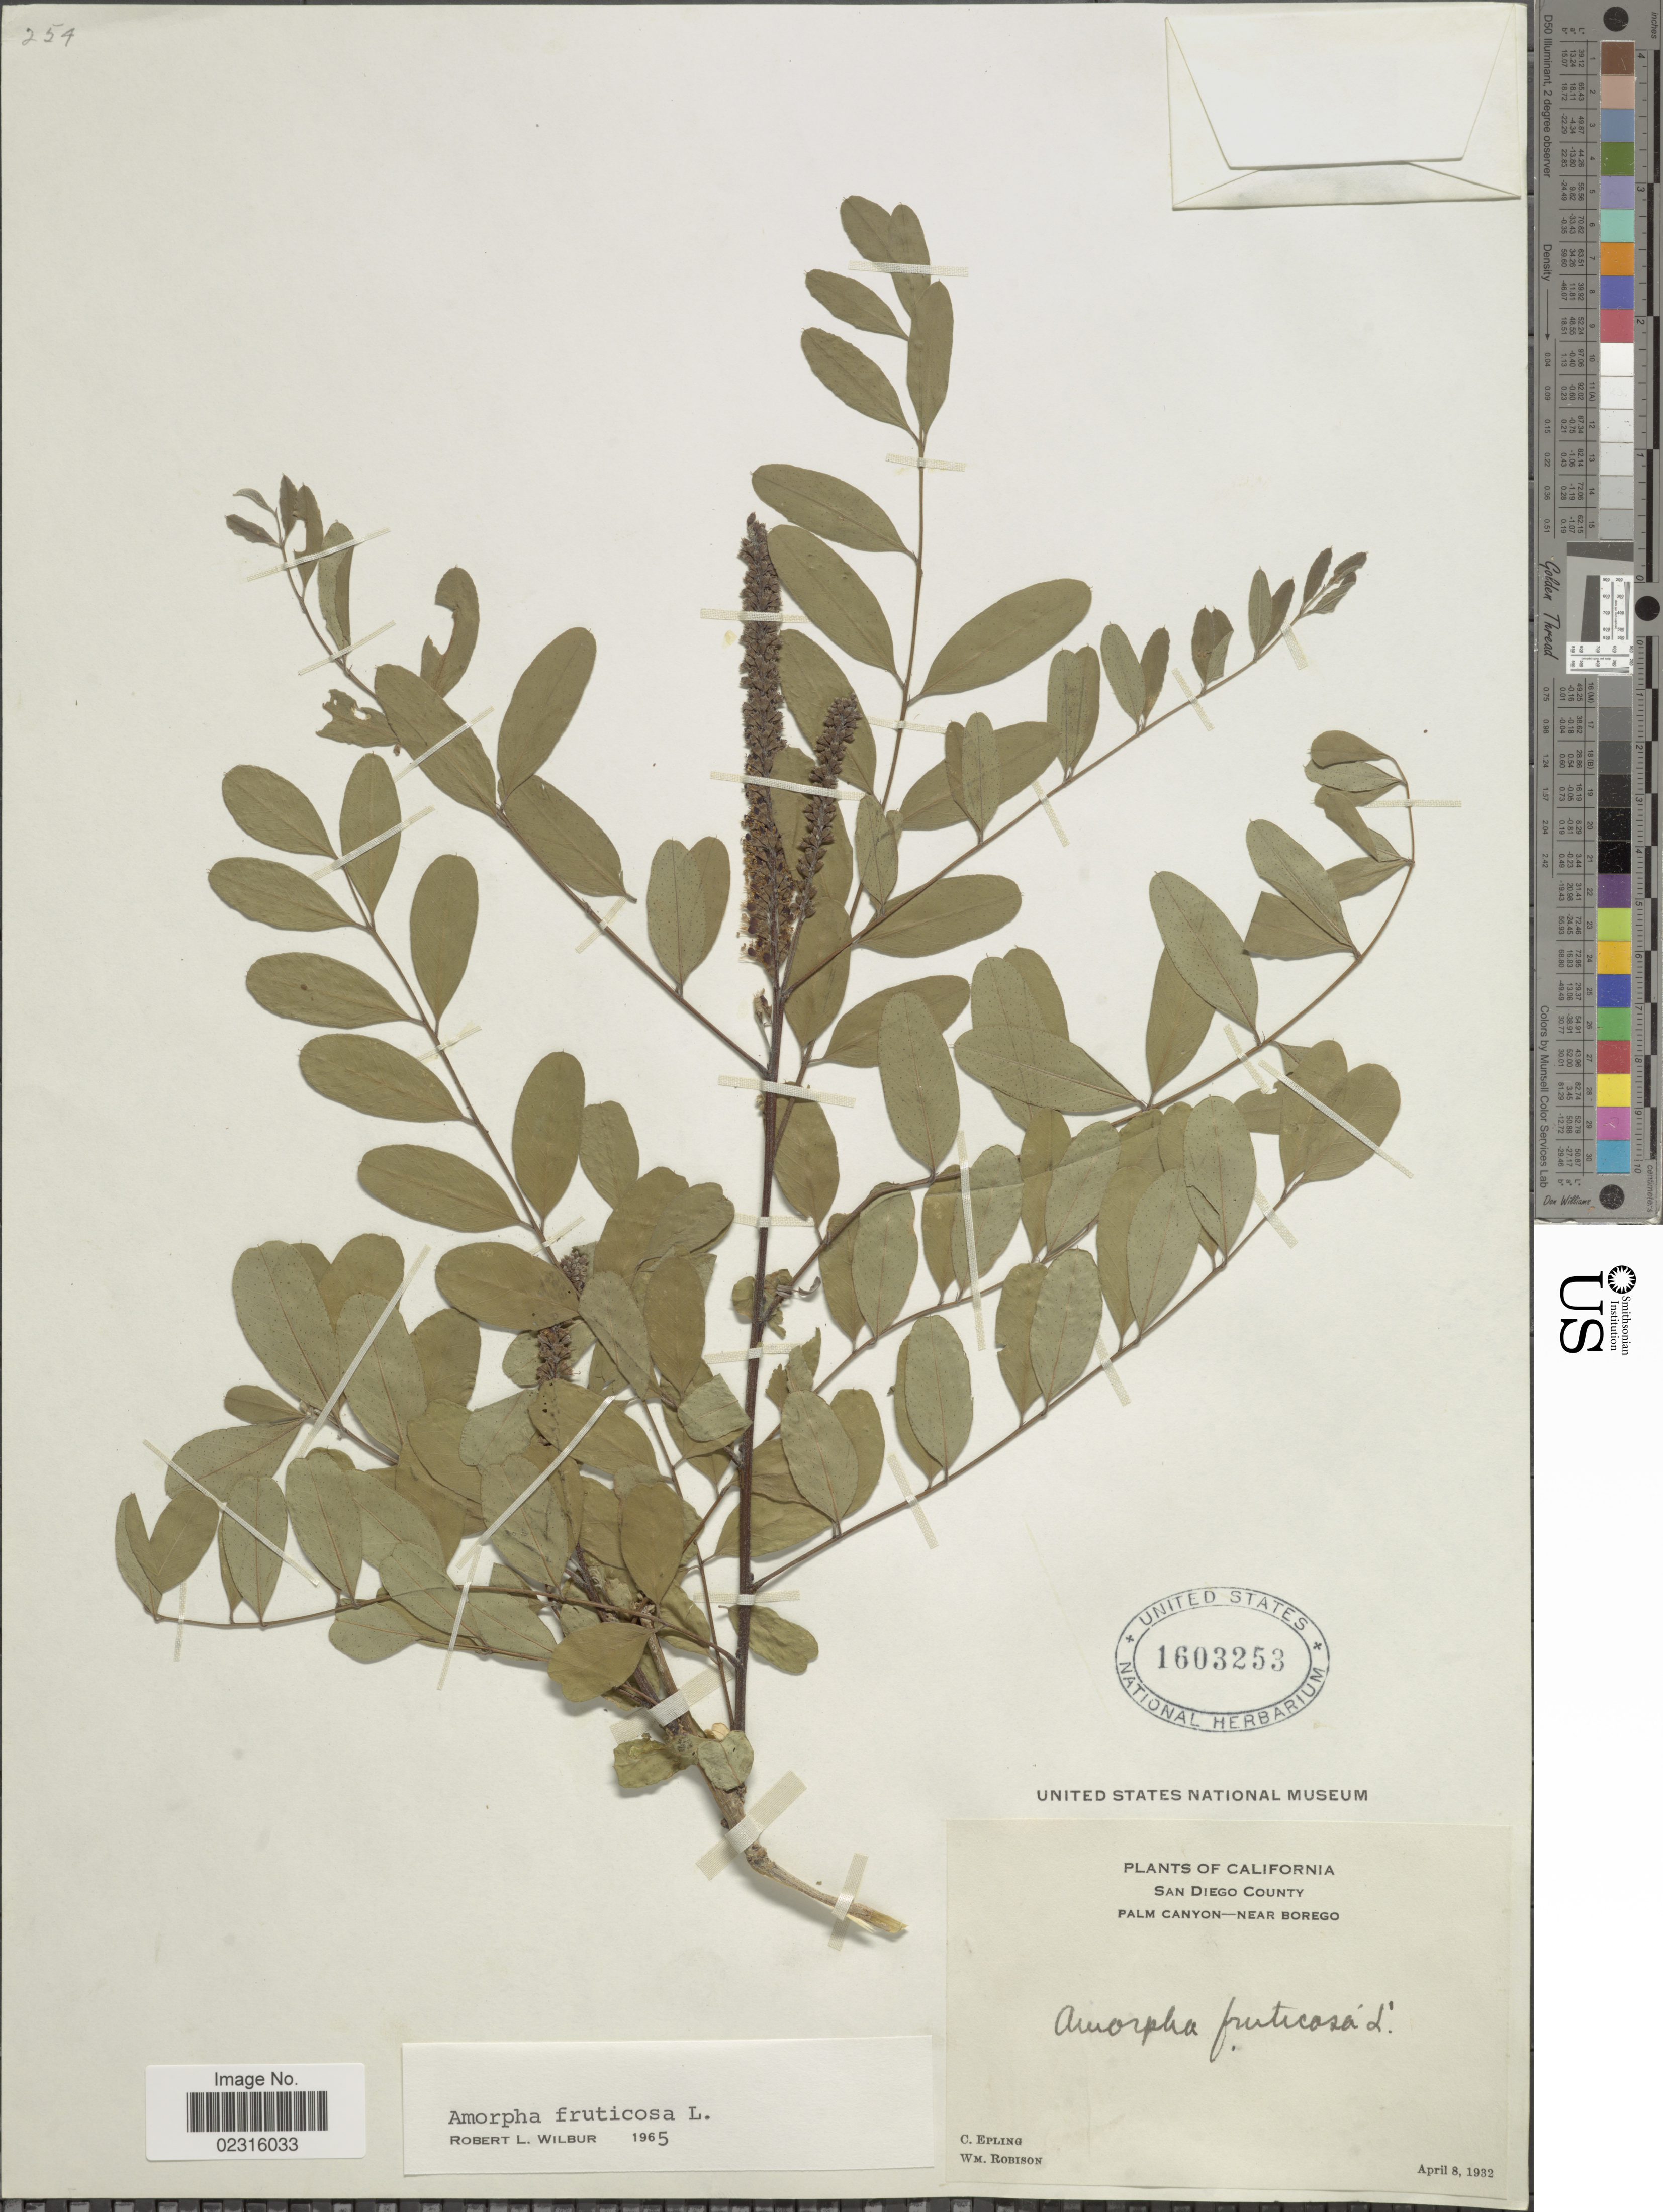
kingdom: Plantae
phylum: Tracheophyta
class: Magnoliopsida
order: Fabales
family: Fabaceae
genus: Amorpha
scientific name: Amorpha fruticosa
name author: L.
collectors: C. C. Epling & W. Robison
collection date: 1932-04-08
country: United States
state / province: California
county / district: San Diego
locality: San Diego County, Palm Canyon-near Borego.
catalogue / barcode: US 1603253